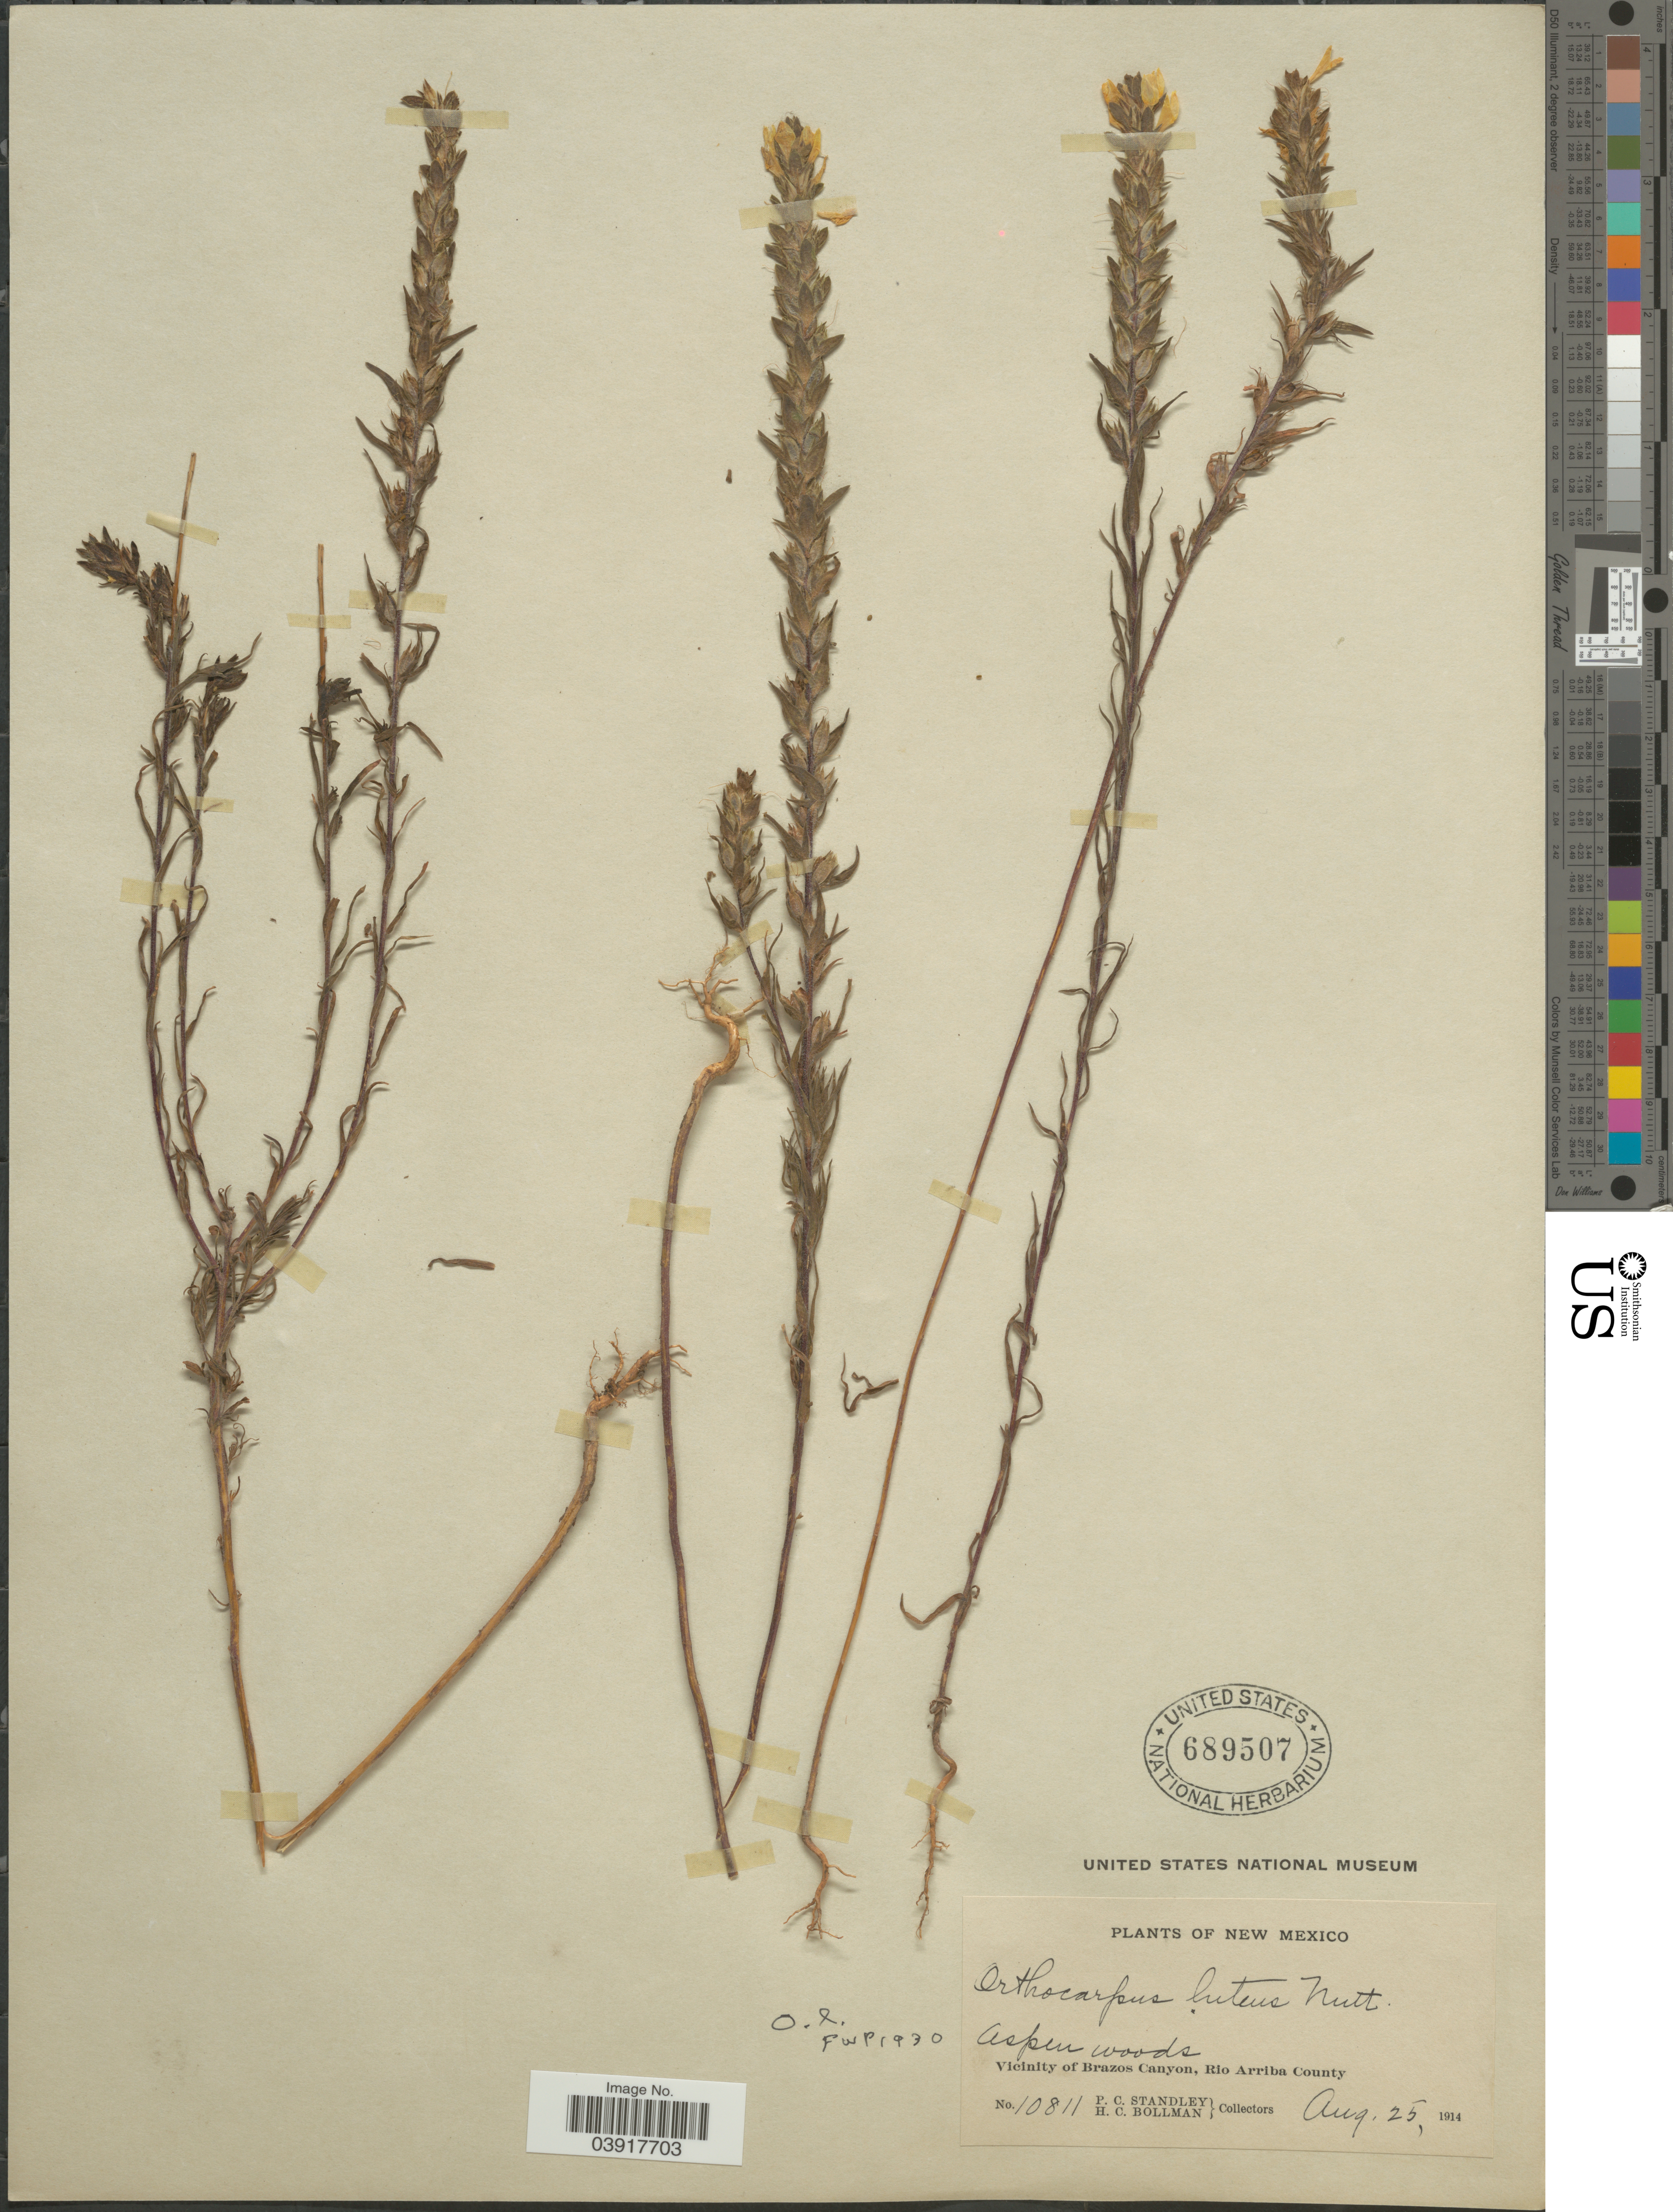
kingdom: Plantae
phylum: Tracheophyta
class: Magnoliopsida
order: Lamiales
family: Orobanchaceae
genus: Orthocarpus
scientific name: Orthocarpus luteus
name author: Nutt.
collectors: P. C. Standley & H. C. Bollman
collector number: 10811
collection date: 1914-08-25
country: United States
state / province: New Mexico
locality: Vicinity of Brazos Canyon, Rio Arriba County.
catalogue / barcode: US 689507